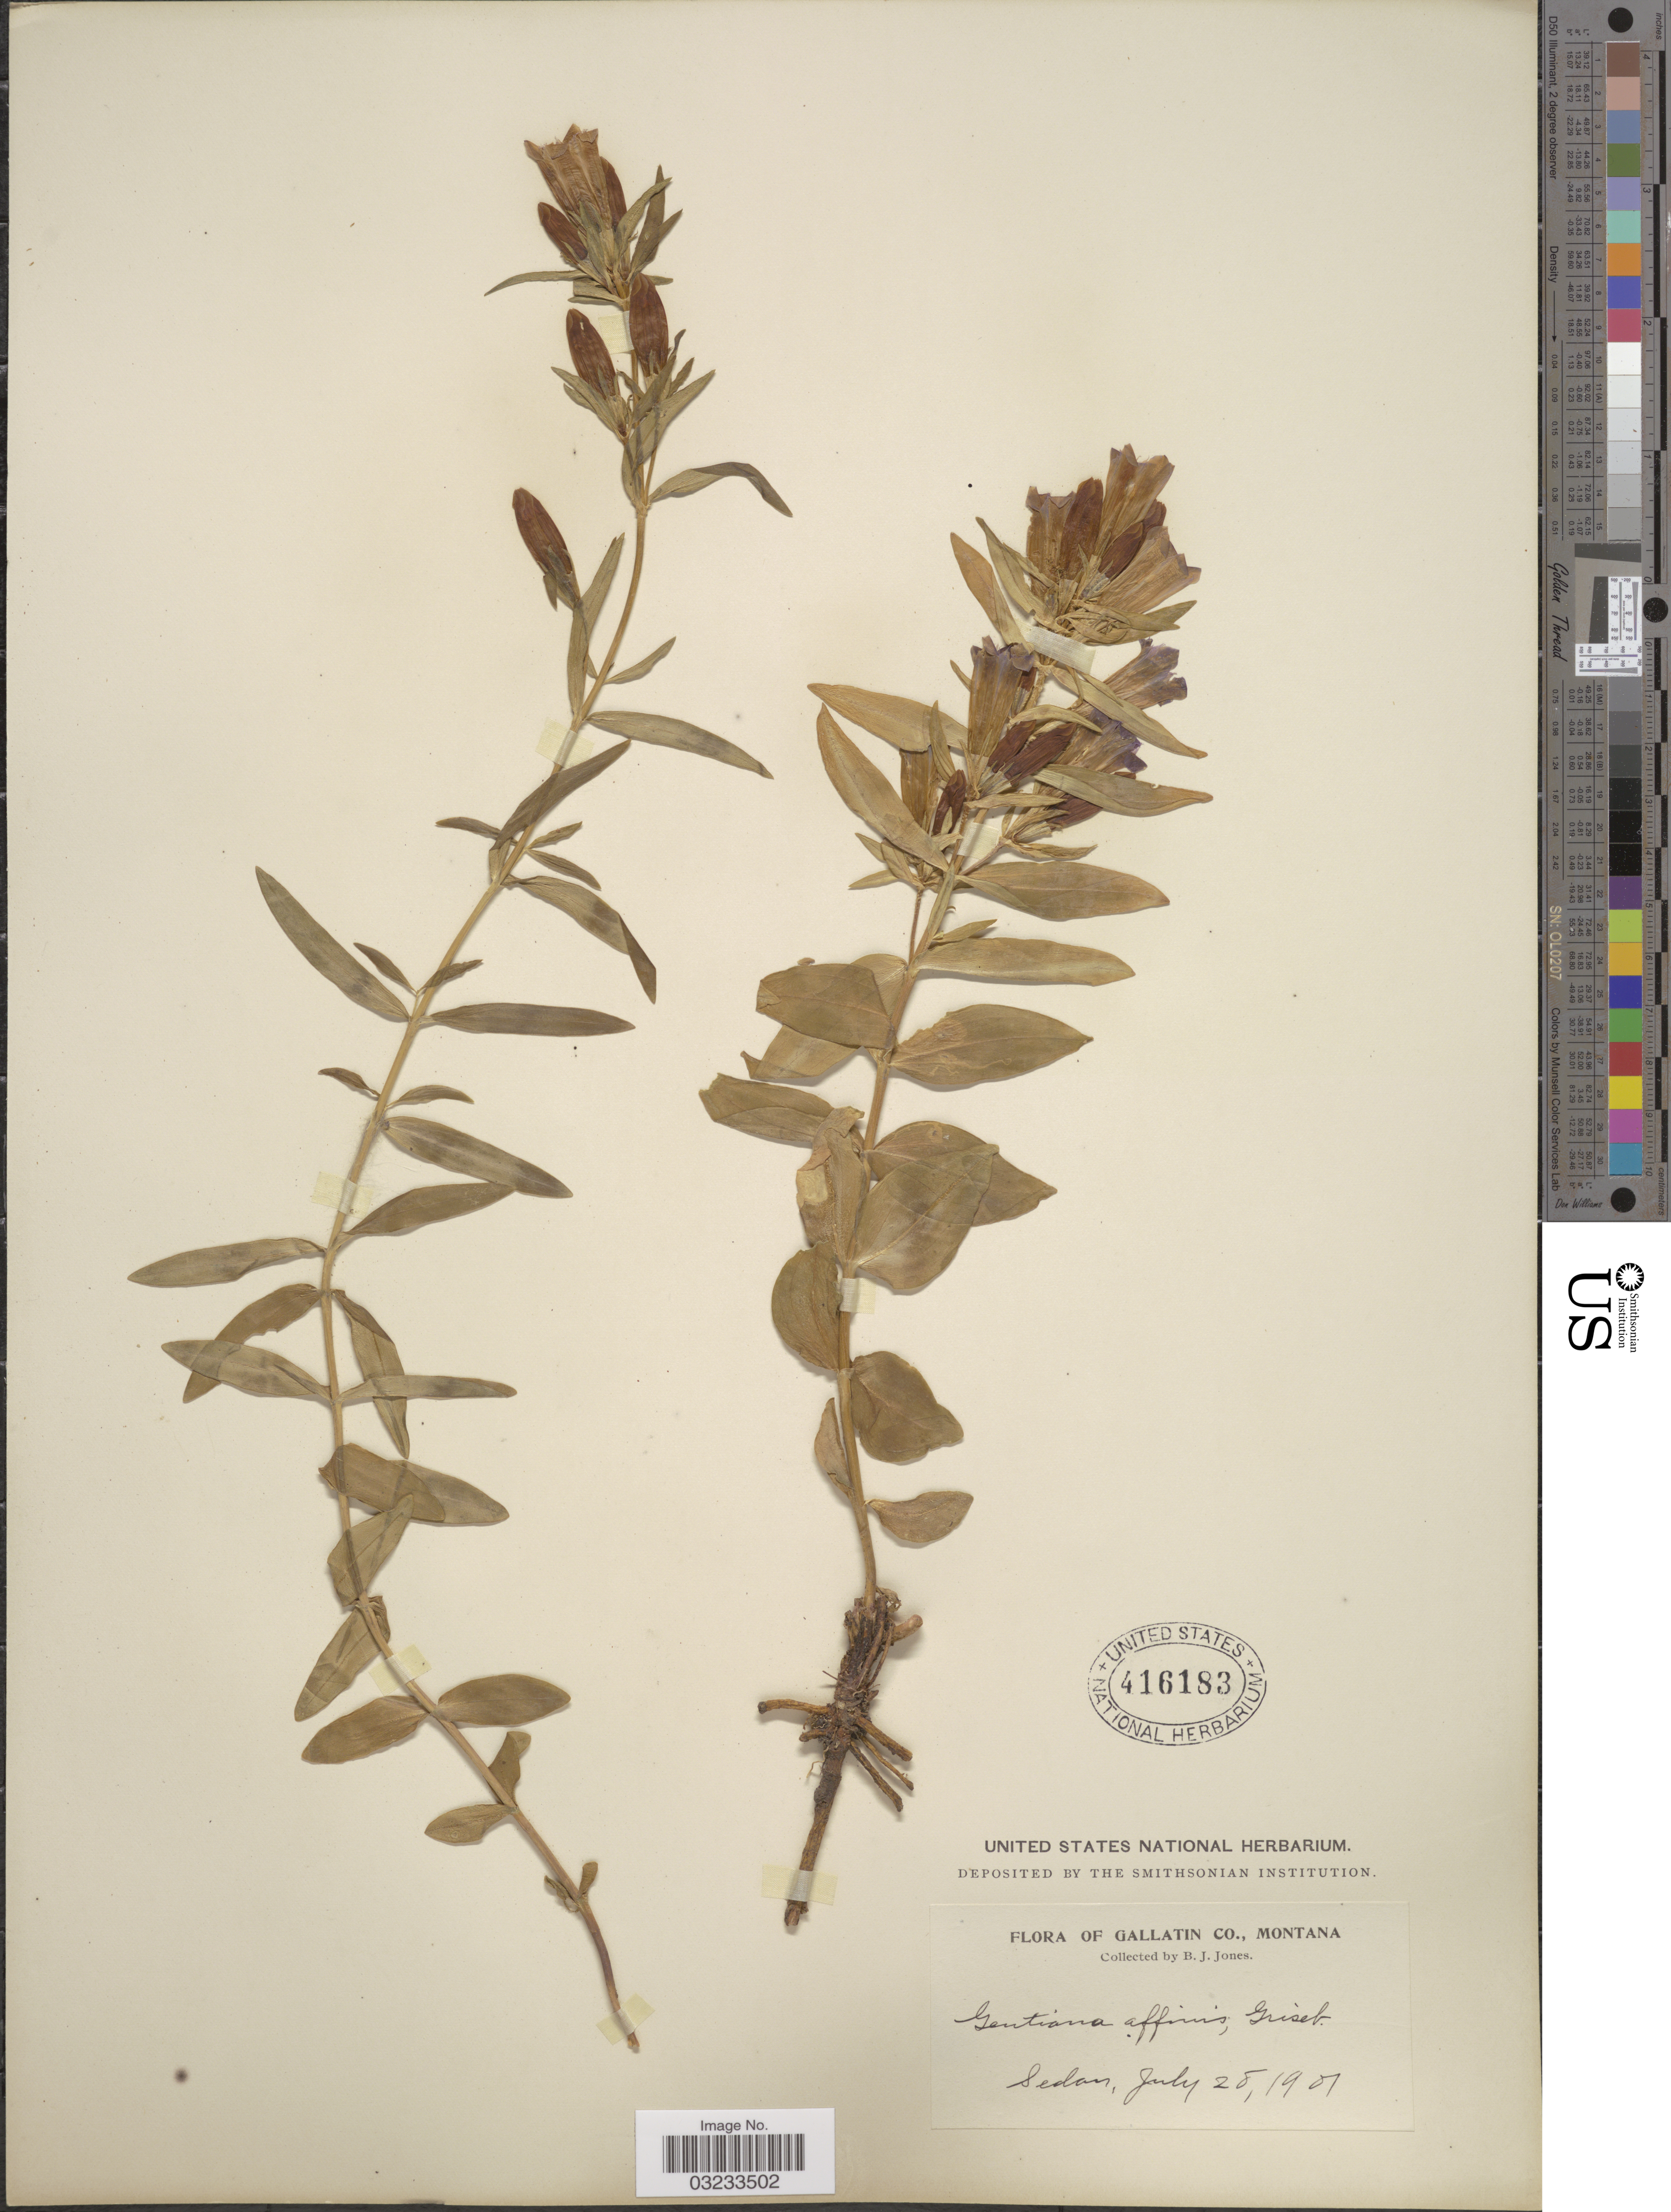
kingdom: Plantae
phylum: Tracheophyta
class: Magnoliopsida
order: Gentianales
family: Gentianaceae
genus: Gentiana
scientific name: Gentiana affinis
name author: Griseb.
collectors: B. Jones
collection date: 1901-07-28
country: United States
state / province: Montana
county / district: Gallatin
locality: Sedan.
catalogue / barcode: US 416183